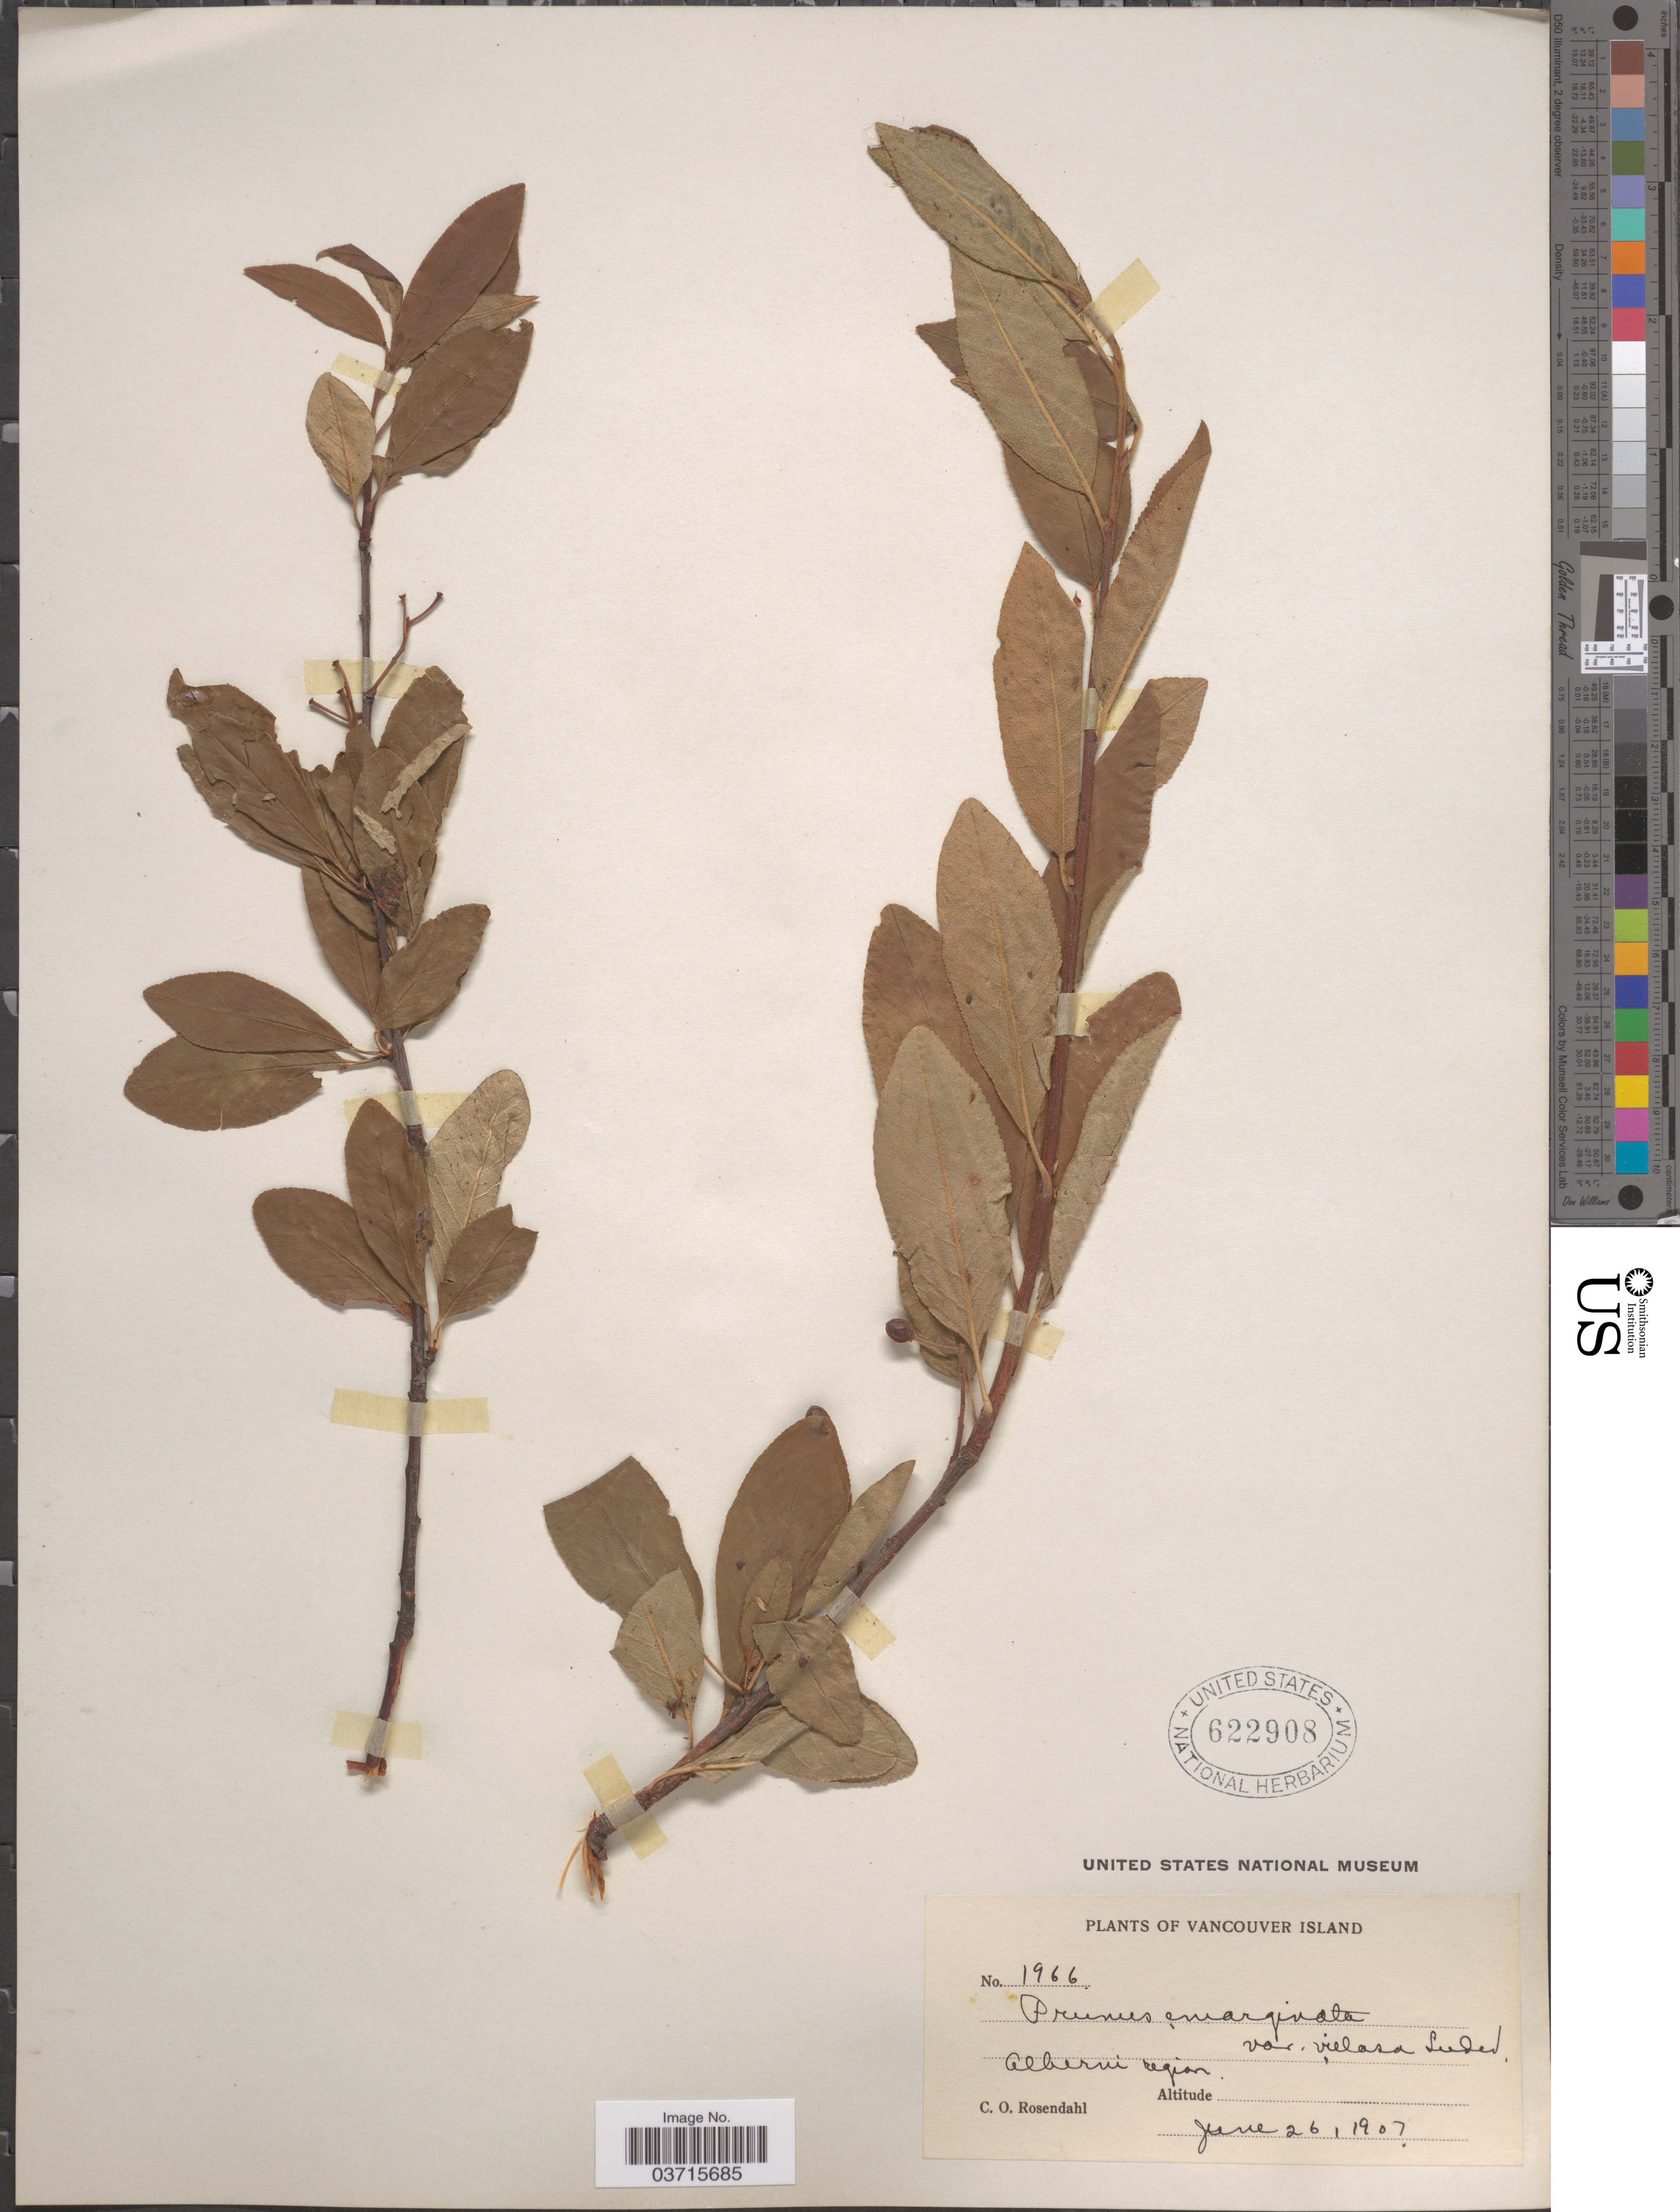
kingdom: Plantae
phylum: Tracheophyta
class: Magnoliopsida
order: Rosales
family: Rosaceae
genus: Prunus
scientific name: Prunus mollis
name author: Torr.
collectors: C. O. Rosendahl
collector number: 1966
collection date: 1907-06-26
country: Canada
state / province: British Columbia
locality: Vancouver Island. Alberni region.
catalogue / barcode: US 622908